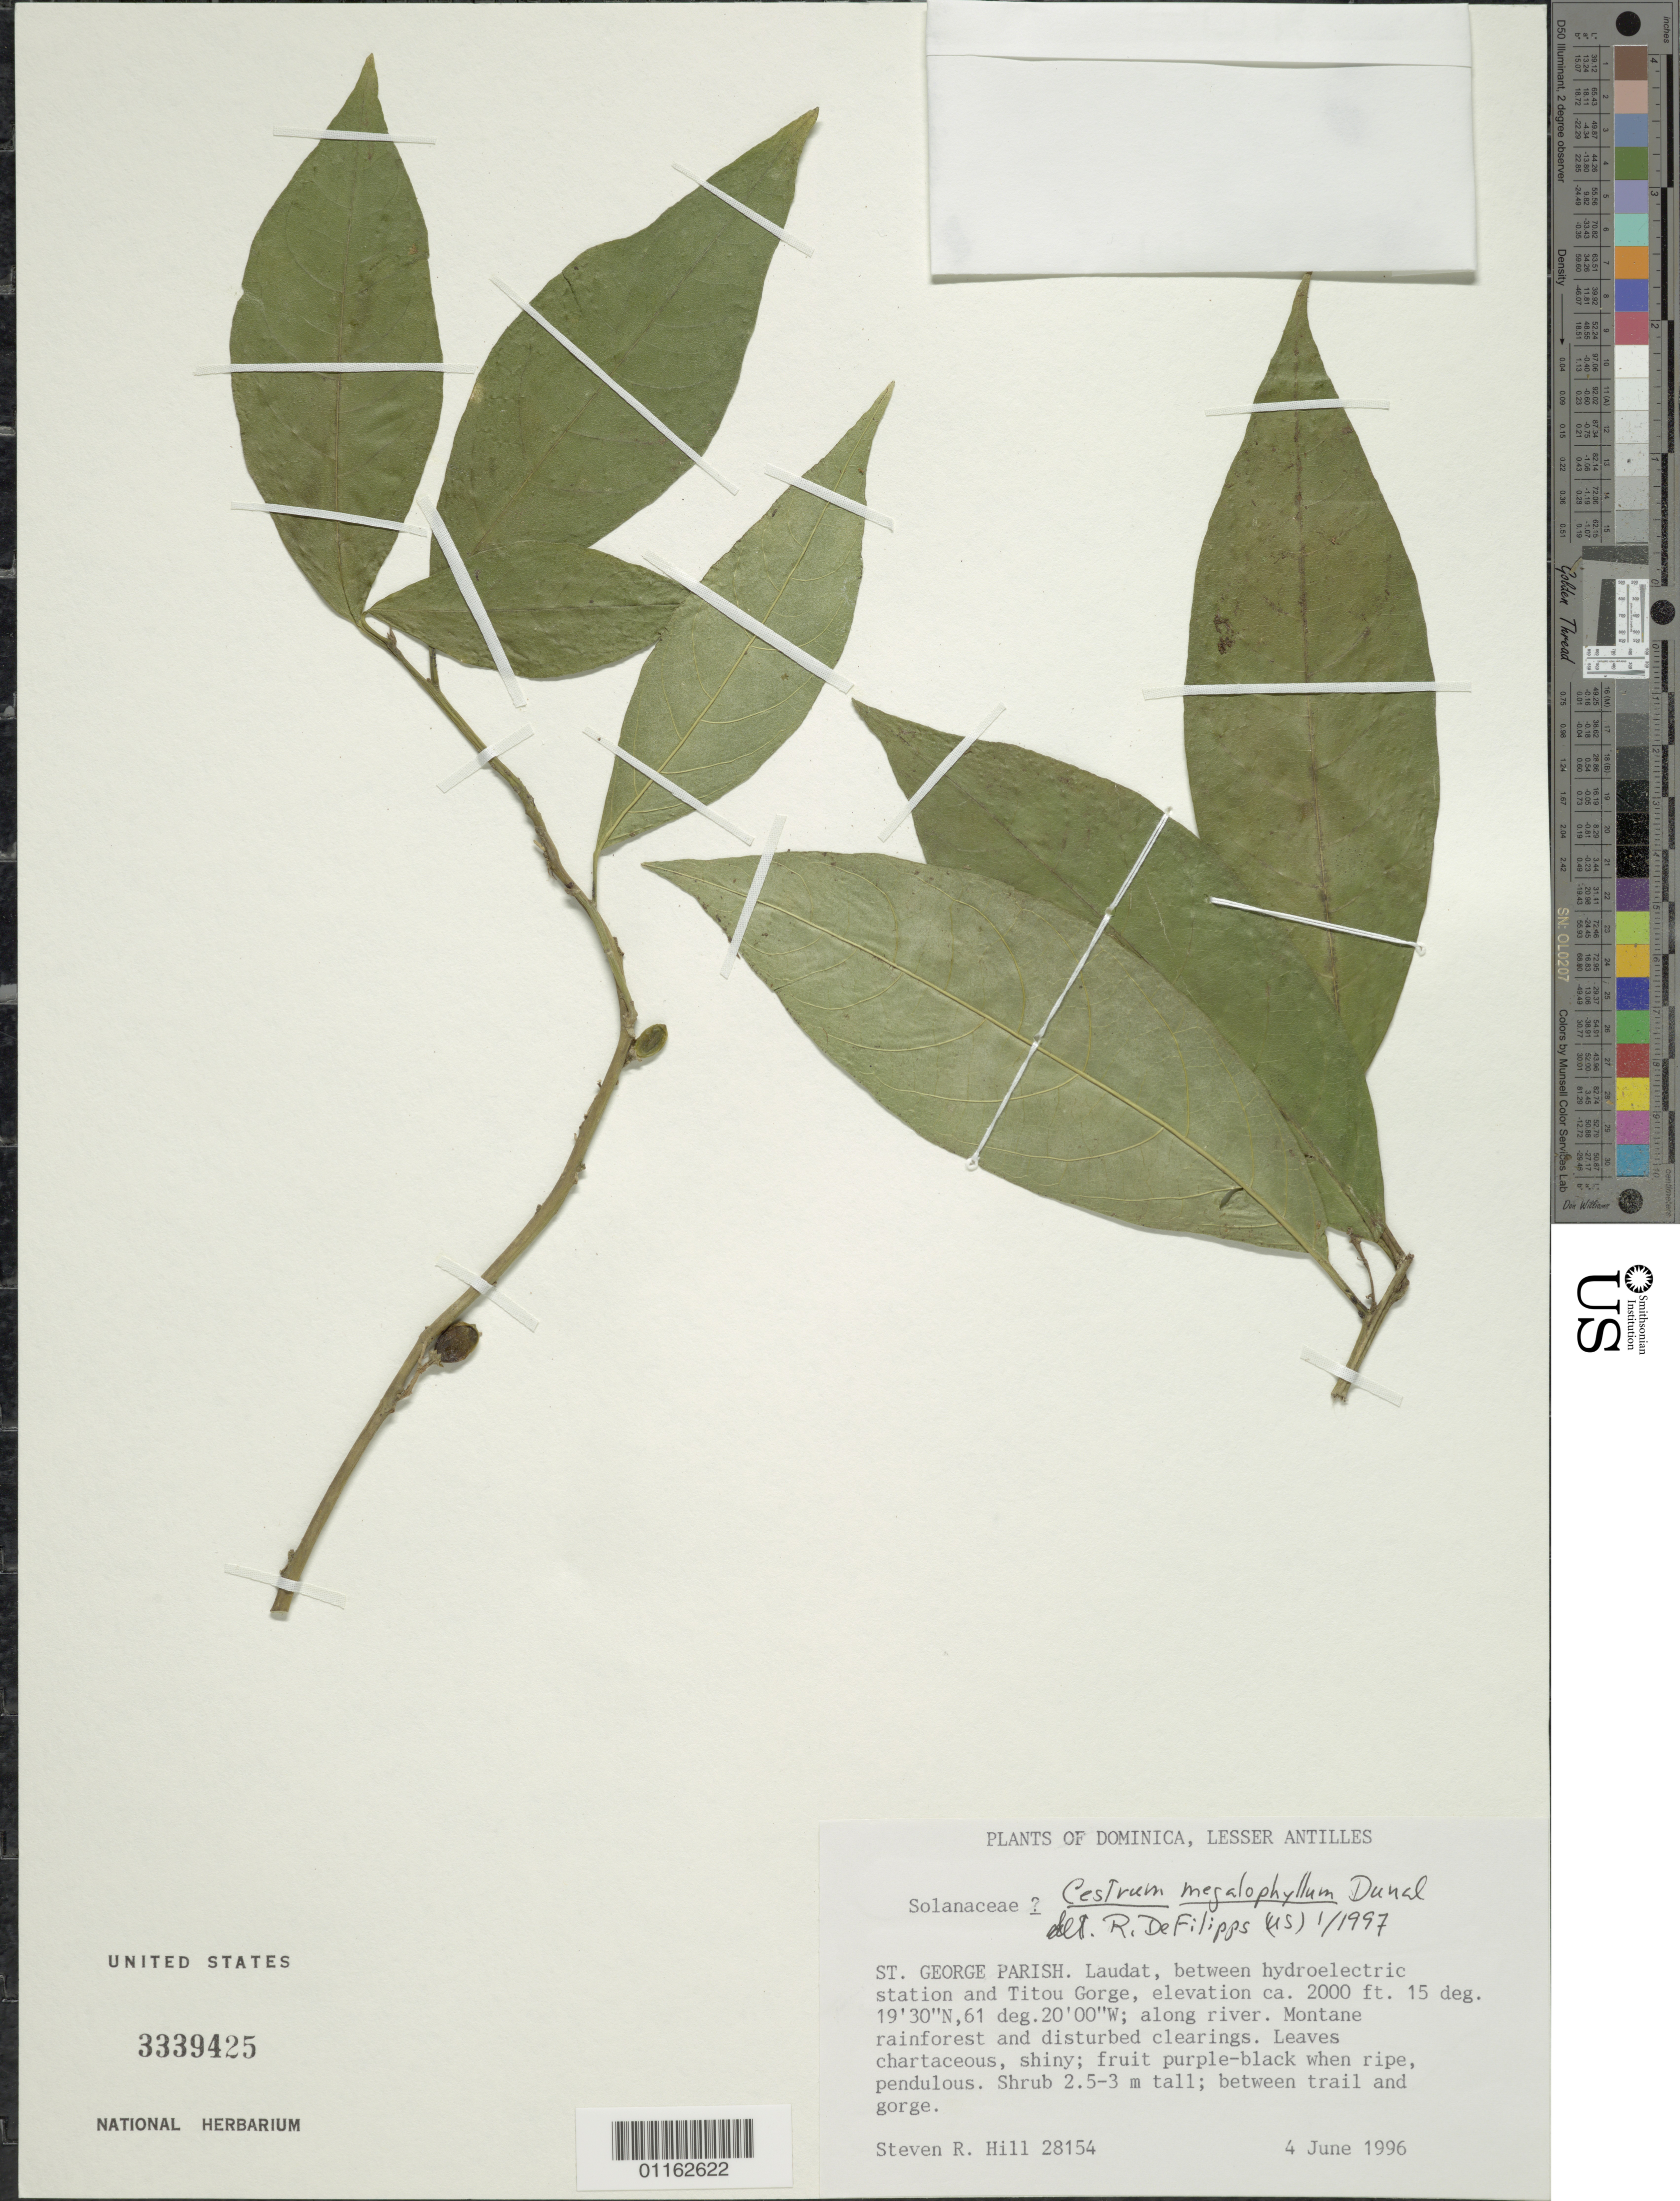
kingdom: Plantae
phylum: Tracheophyta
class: Magnoliopsida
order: Solanales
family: Solanaceae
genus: Cestrum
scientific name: Cestrum megalophyllum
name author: Dunal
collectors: S. R. Hill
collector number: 28154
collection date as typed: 04 Jun 1996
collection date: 1996-06-04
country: Dominica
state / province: St. George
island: Dominica I.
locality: Laudrat, between hydroelectric station and Titou Gorge. along river between trail and gorge. Montane rainforest and disturbed clearing.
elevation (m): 610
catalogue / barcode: US 3339425